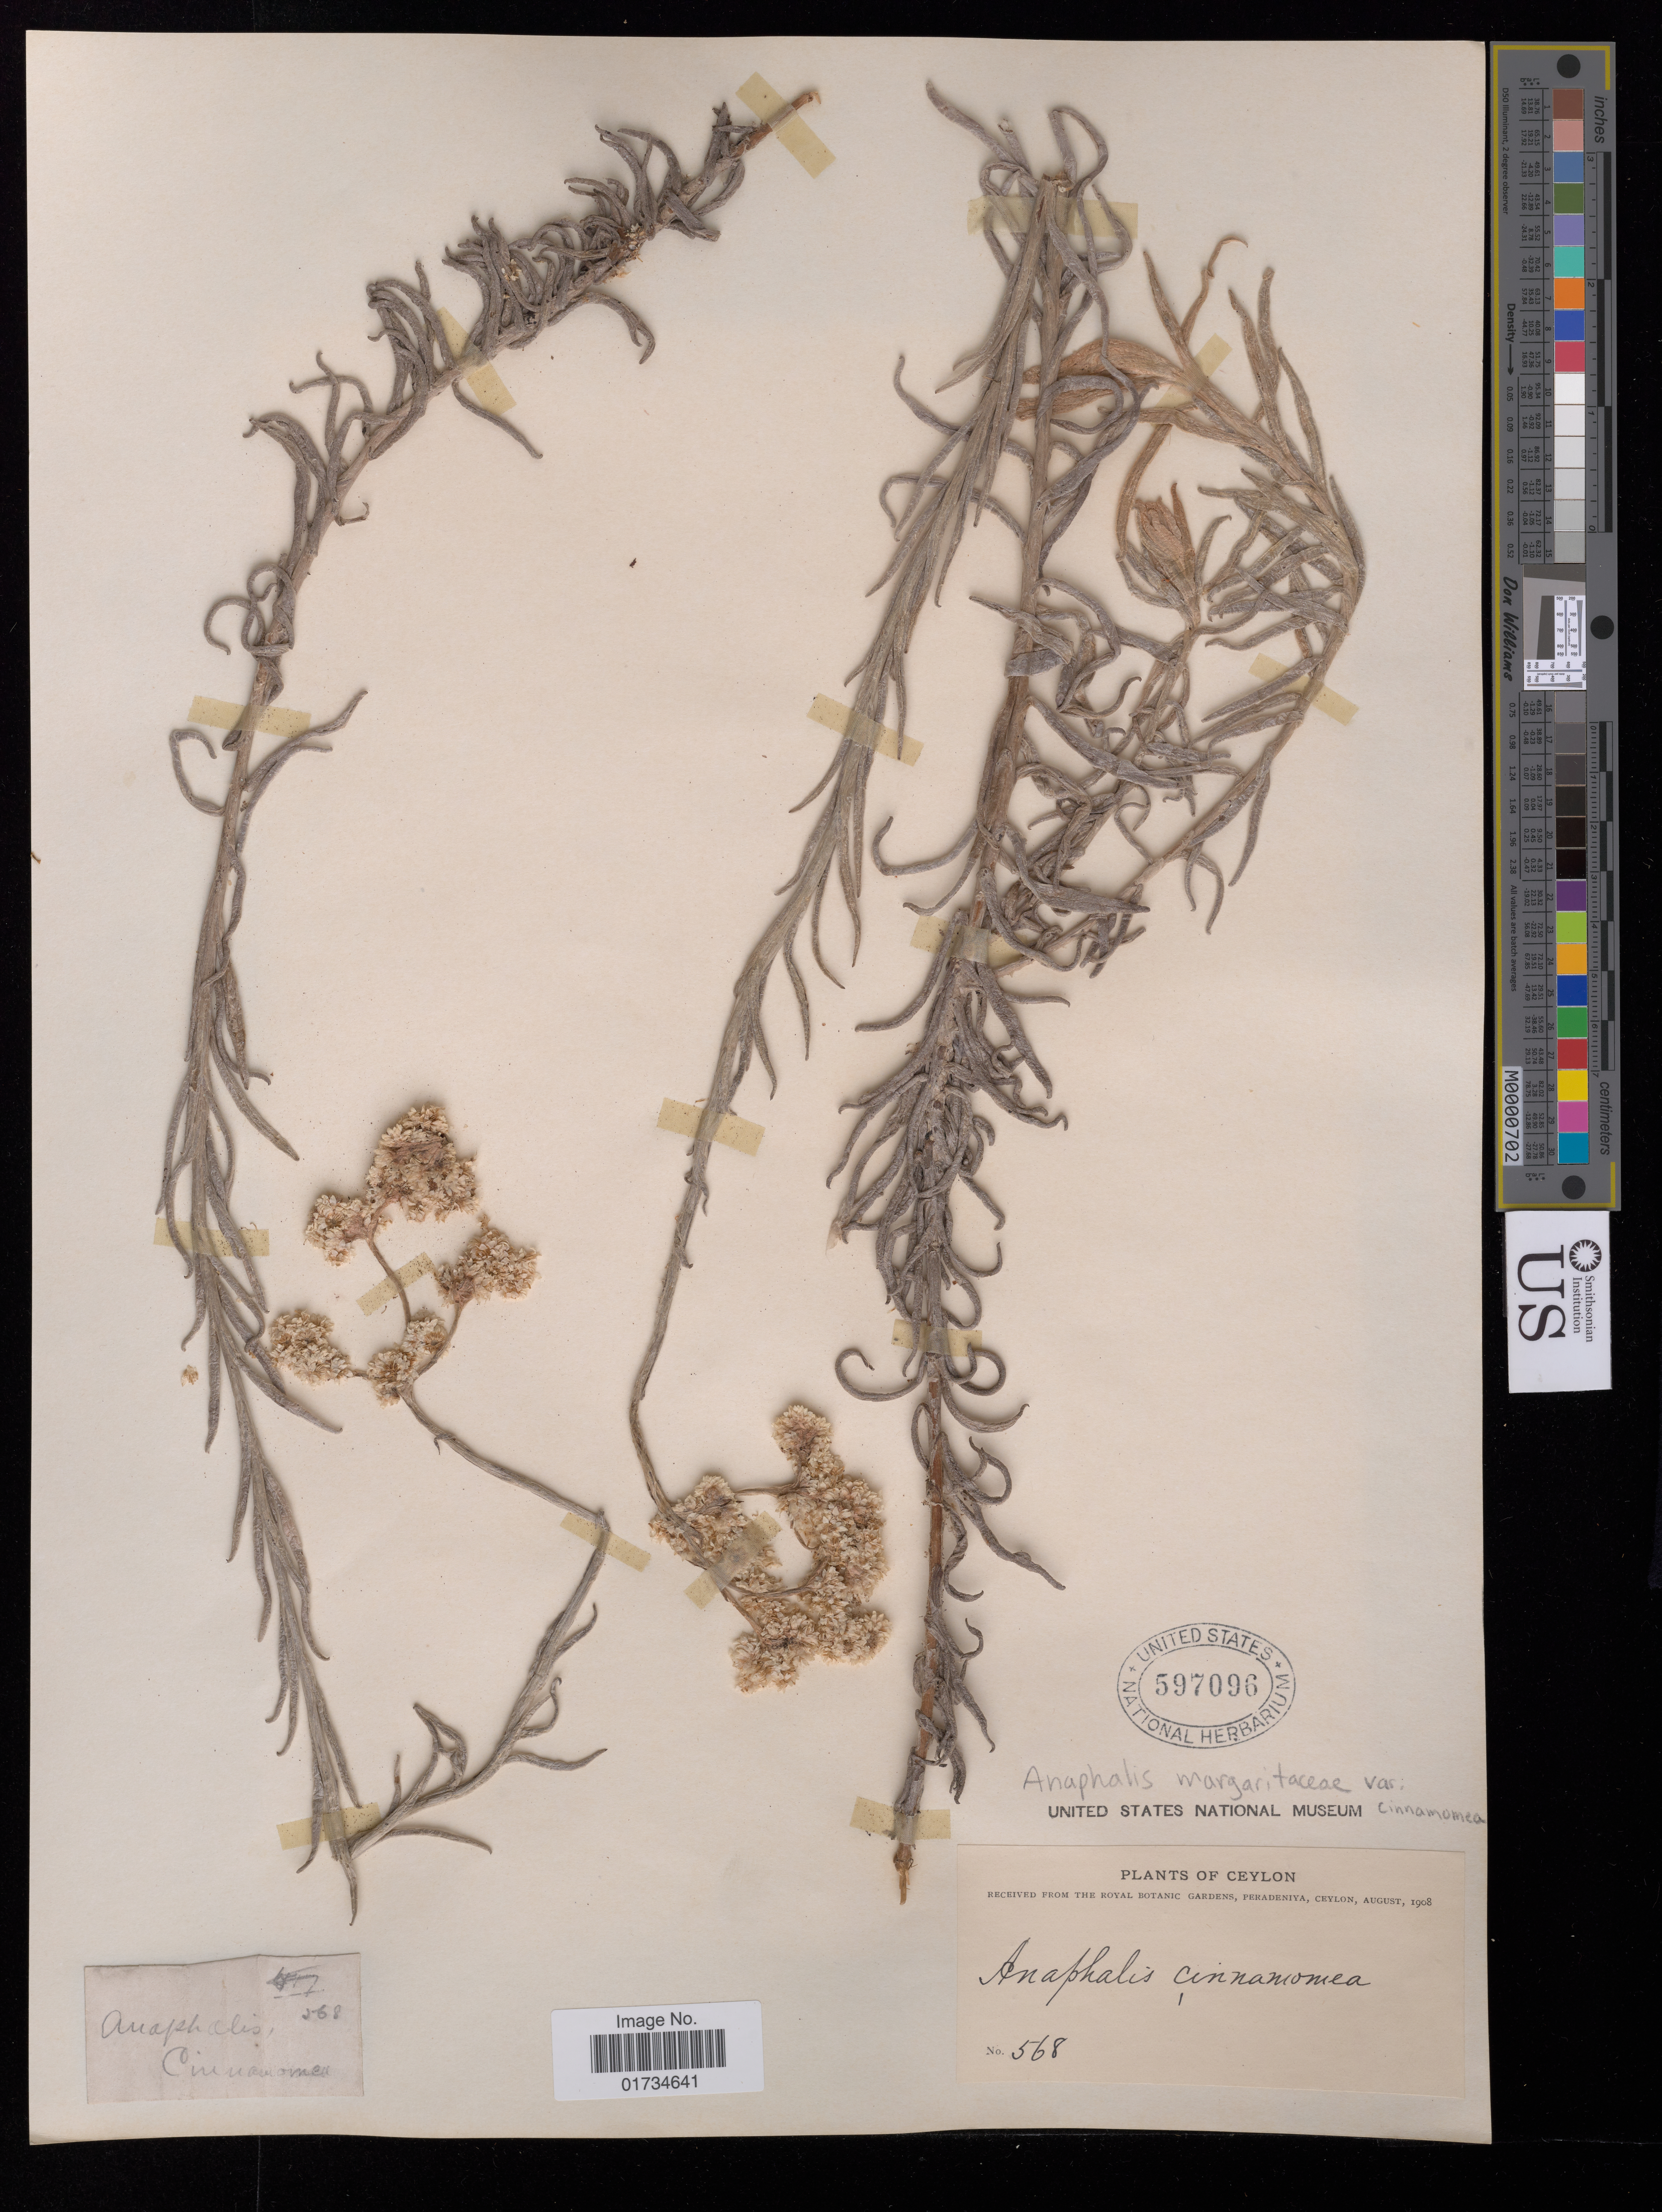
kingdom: Plantae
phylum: Tracheophyta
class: Magnoliopsida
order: Asterales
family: Asteraceae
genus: Anaphalis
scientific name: Anaphalis margaritacea var. cinnamomea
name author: (DC.) Herder & Maxim.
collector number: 568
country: Sri Lanka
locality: Ceylon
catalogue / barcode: US 597096